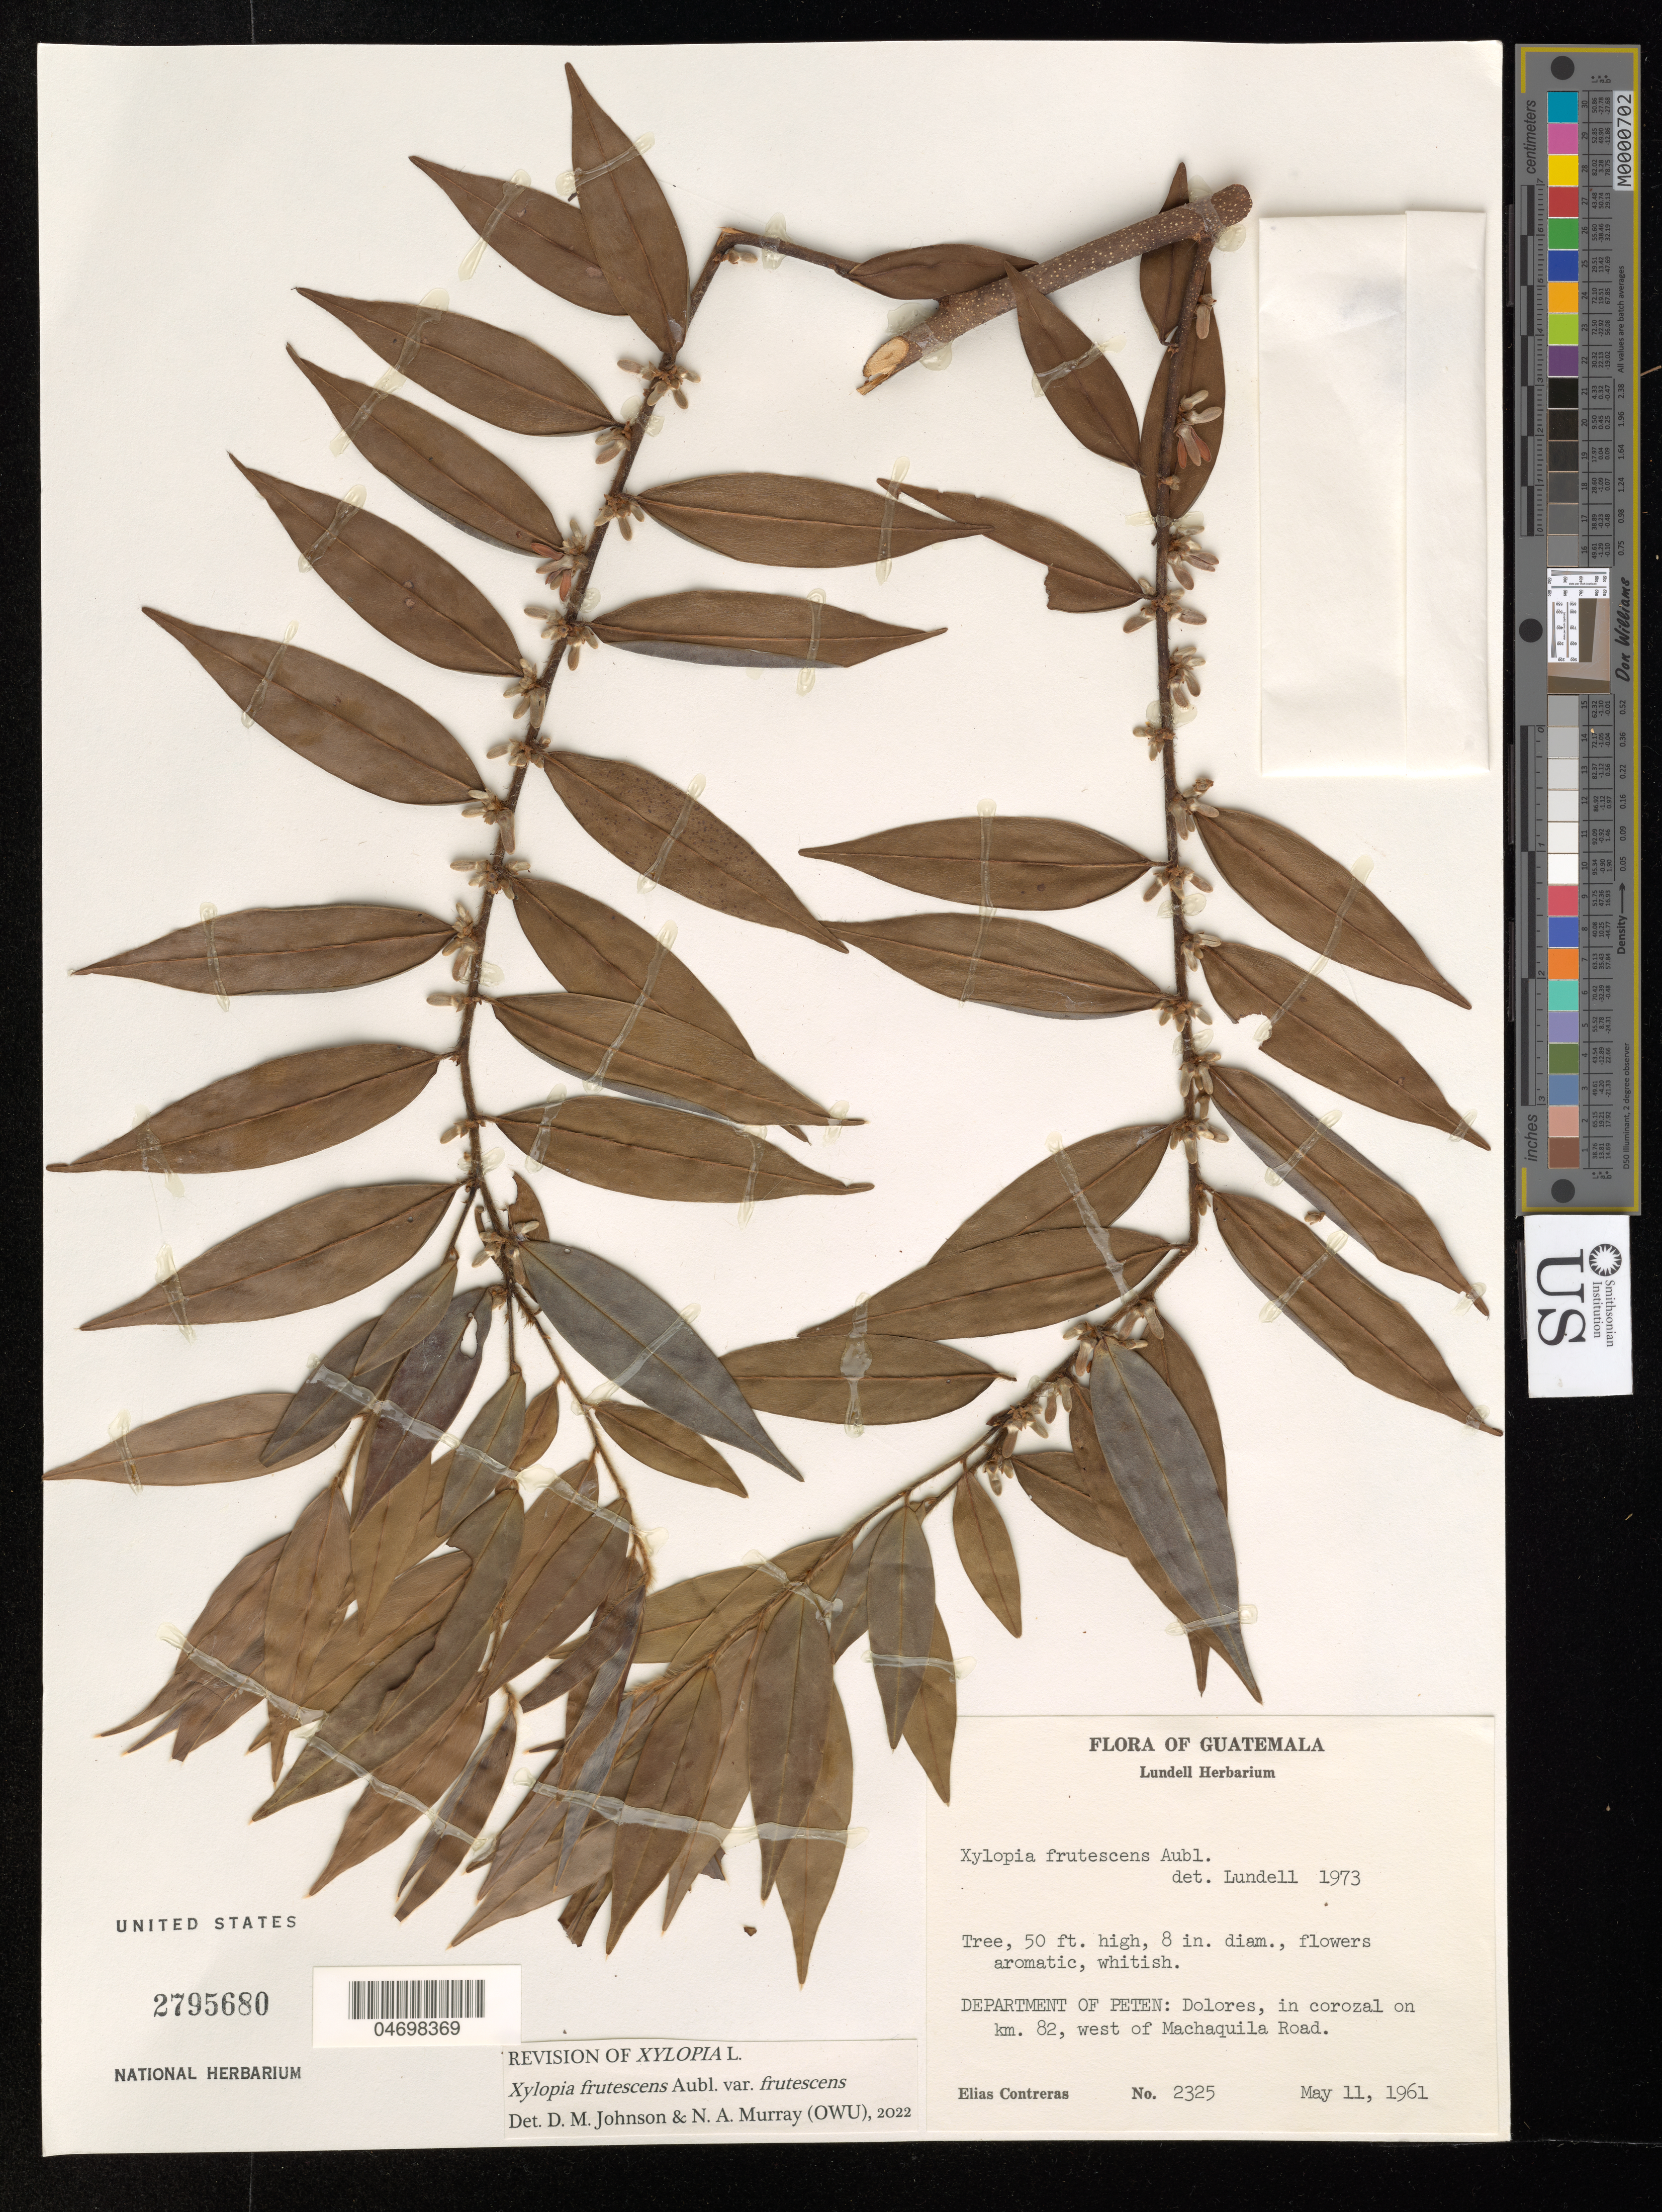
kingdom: Plantae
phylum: Tracheophyta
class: Magnoliopsida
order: Magnoliales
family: Annonaceae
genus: Xylopia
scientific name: Xylopia frutescens var. frutescens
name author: Aubl.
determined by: Johnson, D. M.; Murray, N. A.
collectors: E. Contreras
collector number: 2325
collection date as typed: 11 May 1961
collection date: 1961-05-11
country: Guatemala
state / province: El Petén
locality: Dolores, km 82, W of Machaquila Road.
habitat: In corozal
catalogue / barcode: US 2795680